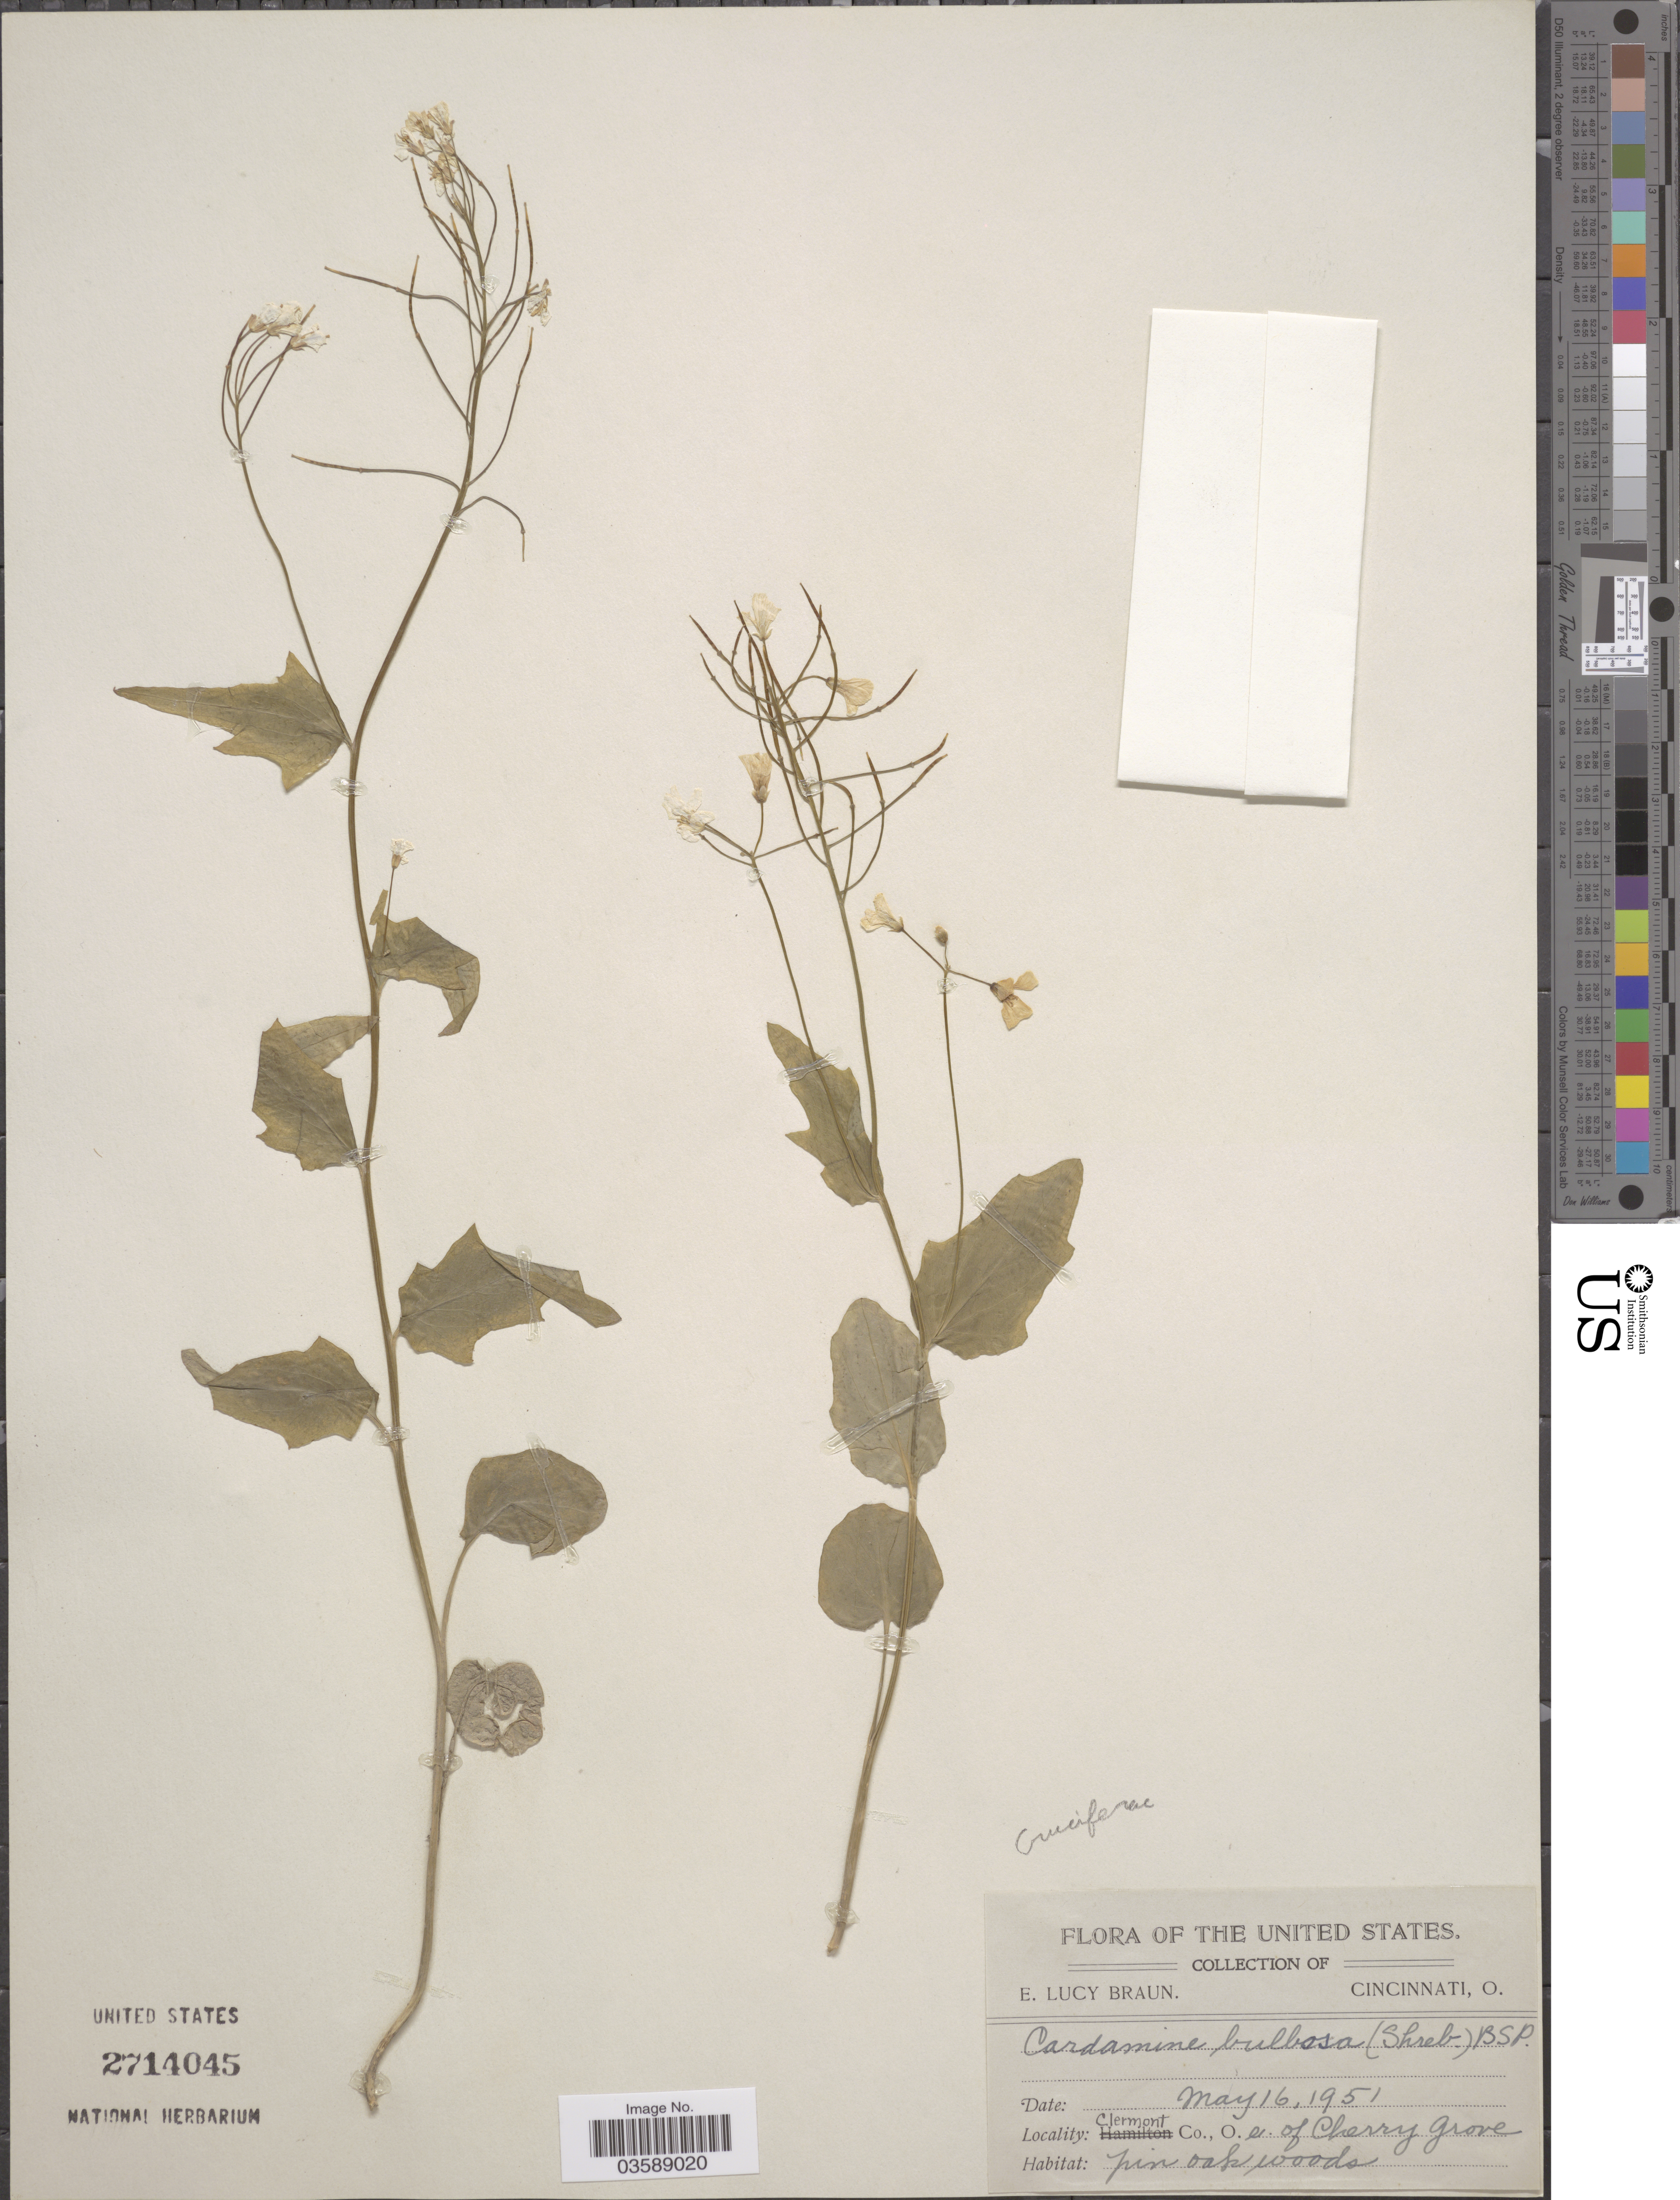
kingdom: Plantae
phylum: Tracheophyta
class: Magnoliopsida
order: Brassicales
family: Brassicaceae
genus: Cardamine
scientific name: Cardamine bulbosa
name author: (Schreb. ex Muhl.) Britton et al.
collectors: E. L. Braun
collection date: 1951-05-16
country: United States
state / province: Ohio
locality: Clermont Co. e. of Cherry Grove.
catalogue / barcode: US 2714045